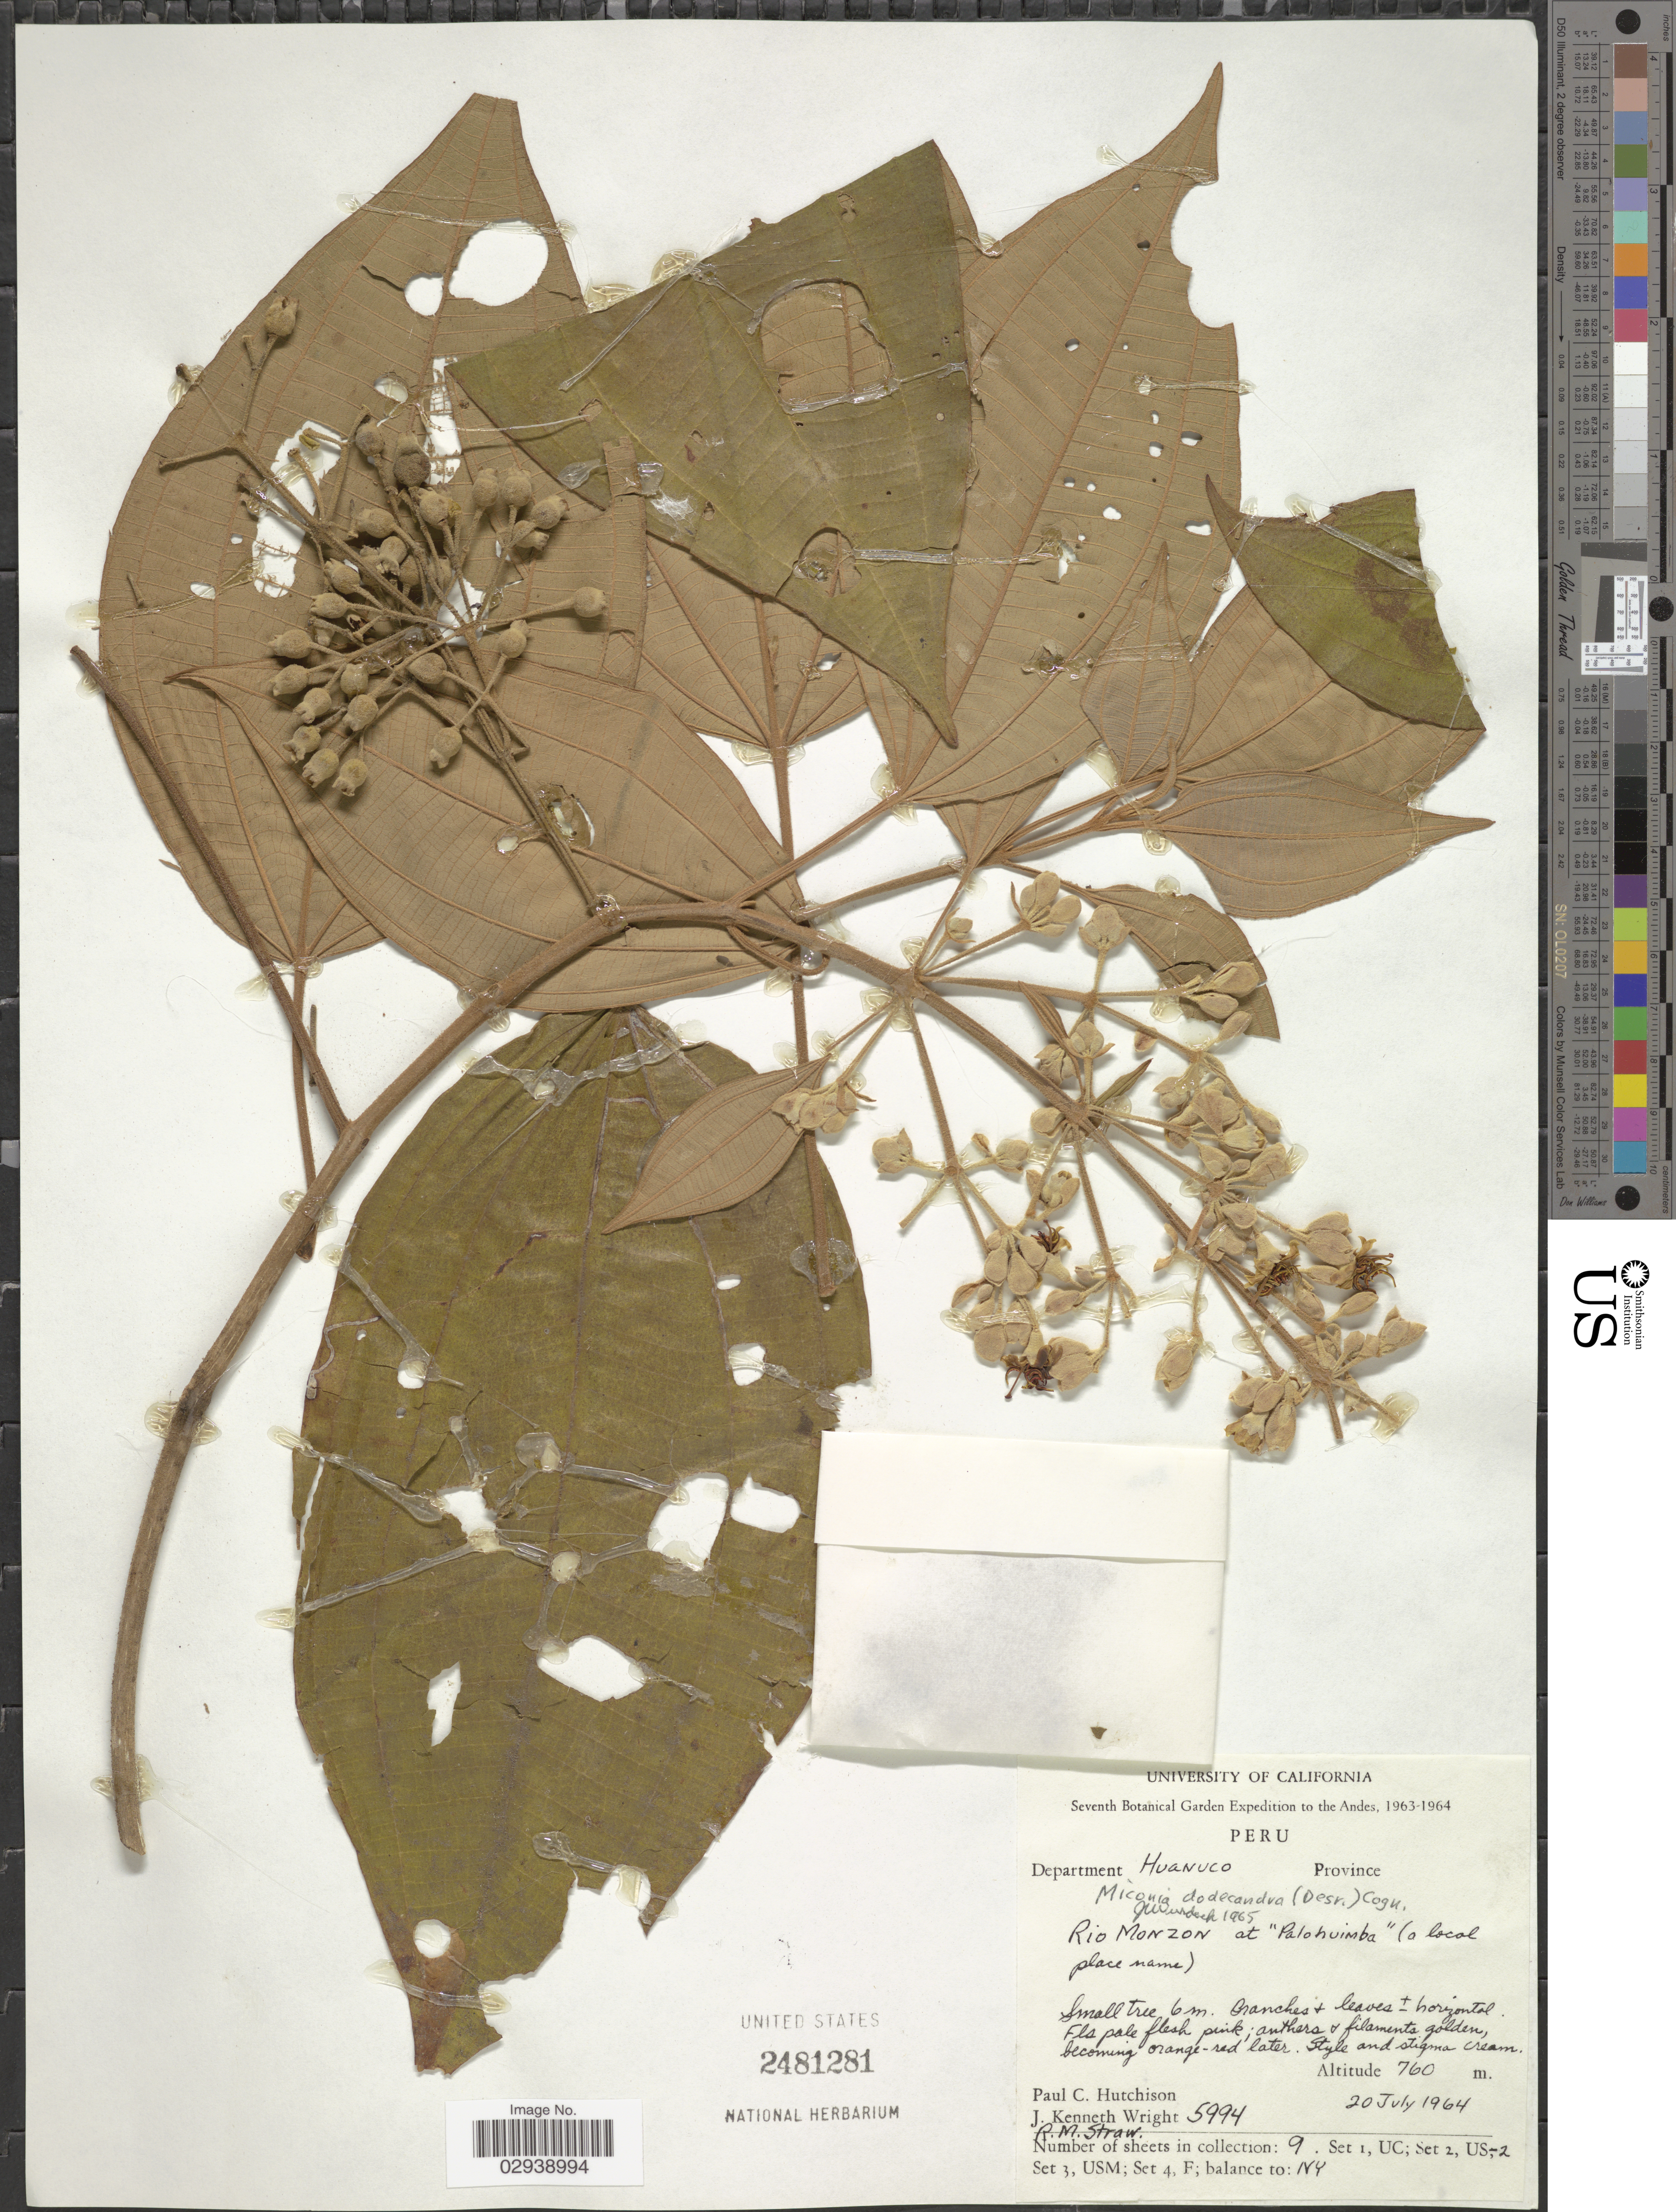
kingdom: Plantae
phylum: Tracheophyta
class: Magnoliopsida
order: Myrtales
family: Melastomataceae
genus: Miconia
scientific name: Miconia dodecandra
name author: Cogn.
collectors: P. C. Hutchison & J. K. Wright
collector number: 5994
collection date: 1964-07-20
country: Peru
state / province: Huánuco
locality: Department Huanuco. rio Monzon at "Palohuima" ( a local place name).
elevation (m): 760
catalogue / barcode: US 2481281